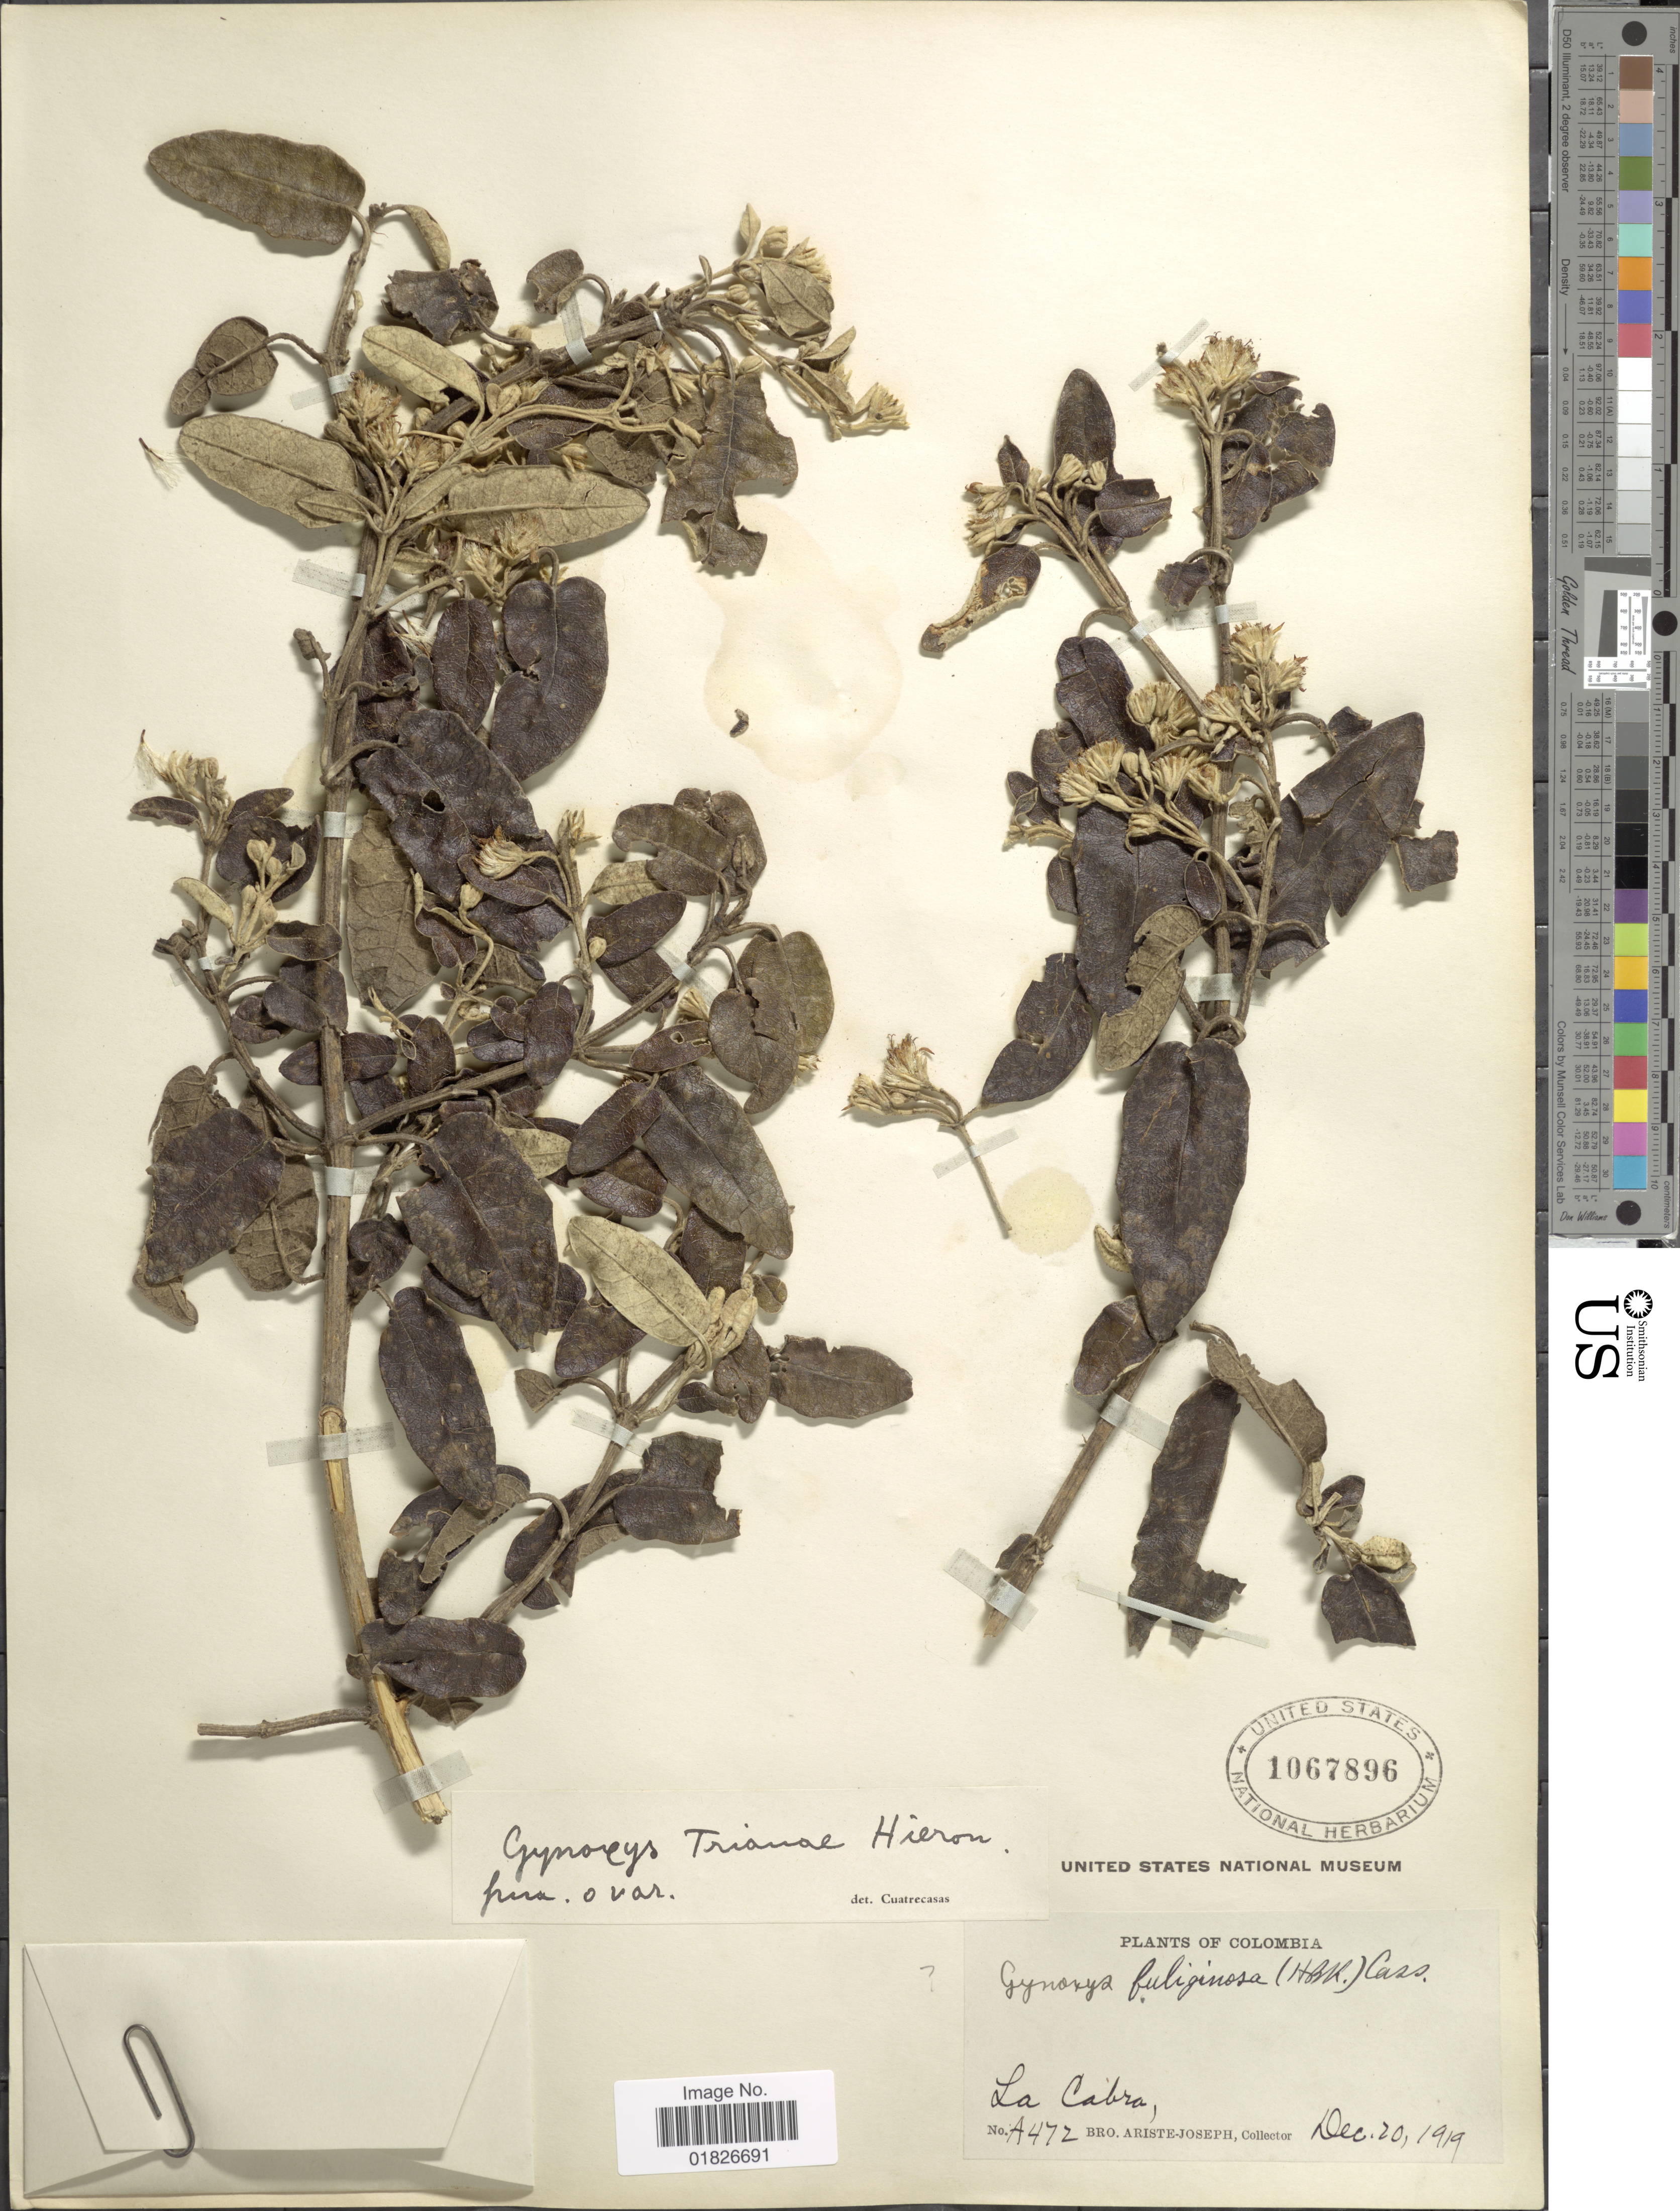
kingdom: Plantae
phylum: Tracheophyta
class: Magnoliopsida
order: Asterales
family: Asteraceae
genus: Gynoxys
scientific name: Gynoxys trianae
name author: Hieron.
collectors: Bro. Ariste-Joseph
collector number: A472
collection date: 1919-12-20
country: Colombia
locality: La Cabra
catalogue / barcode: US 1067896